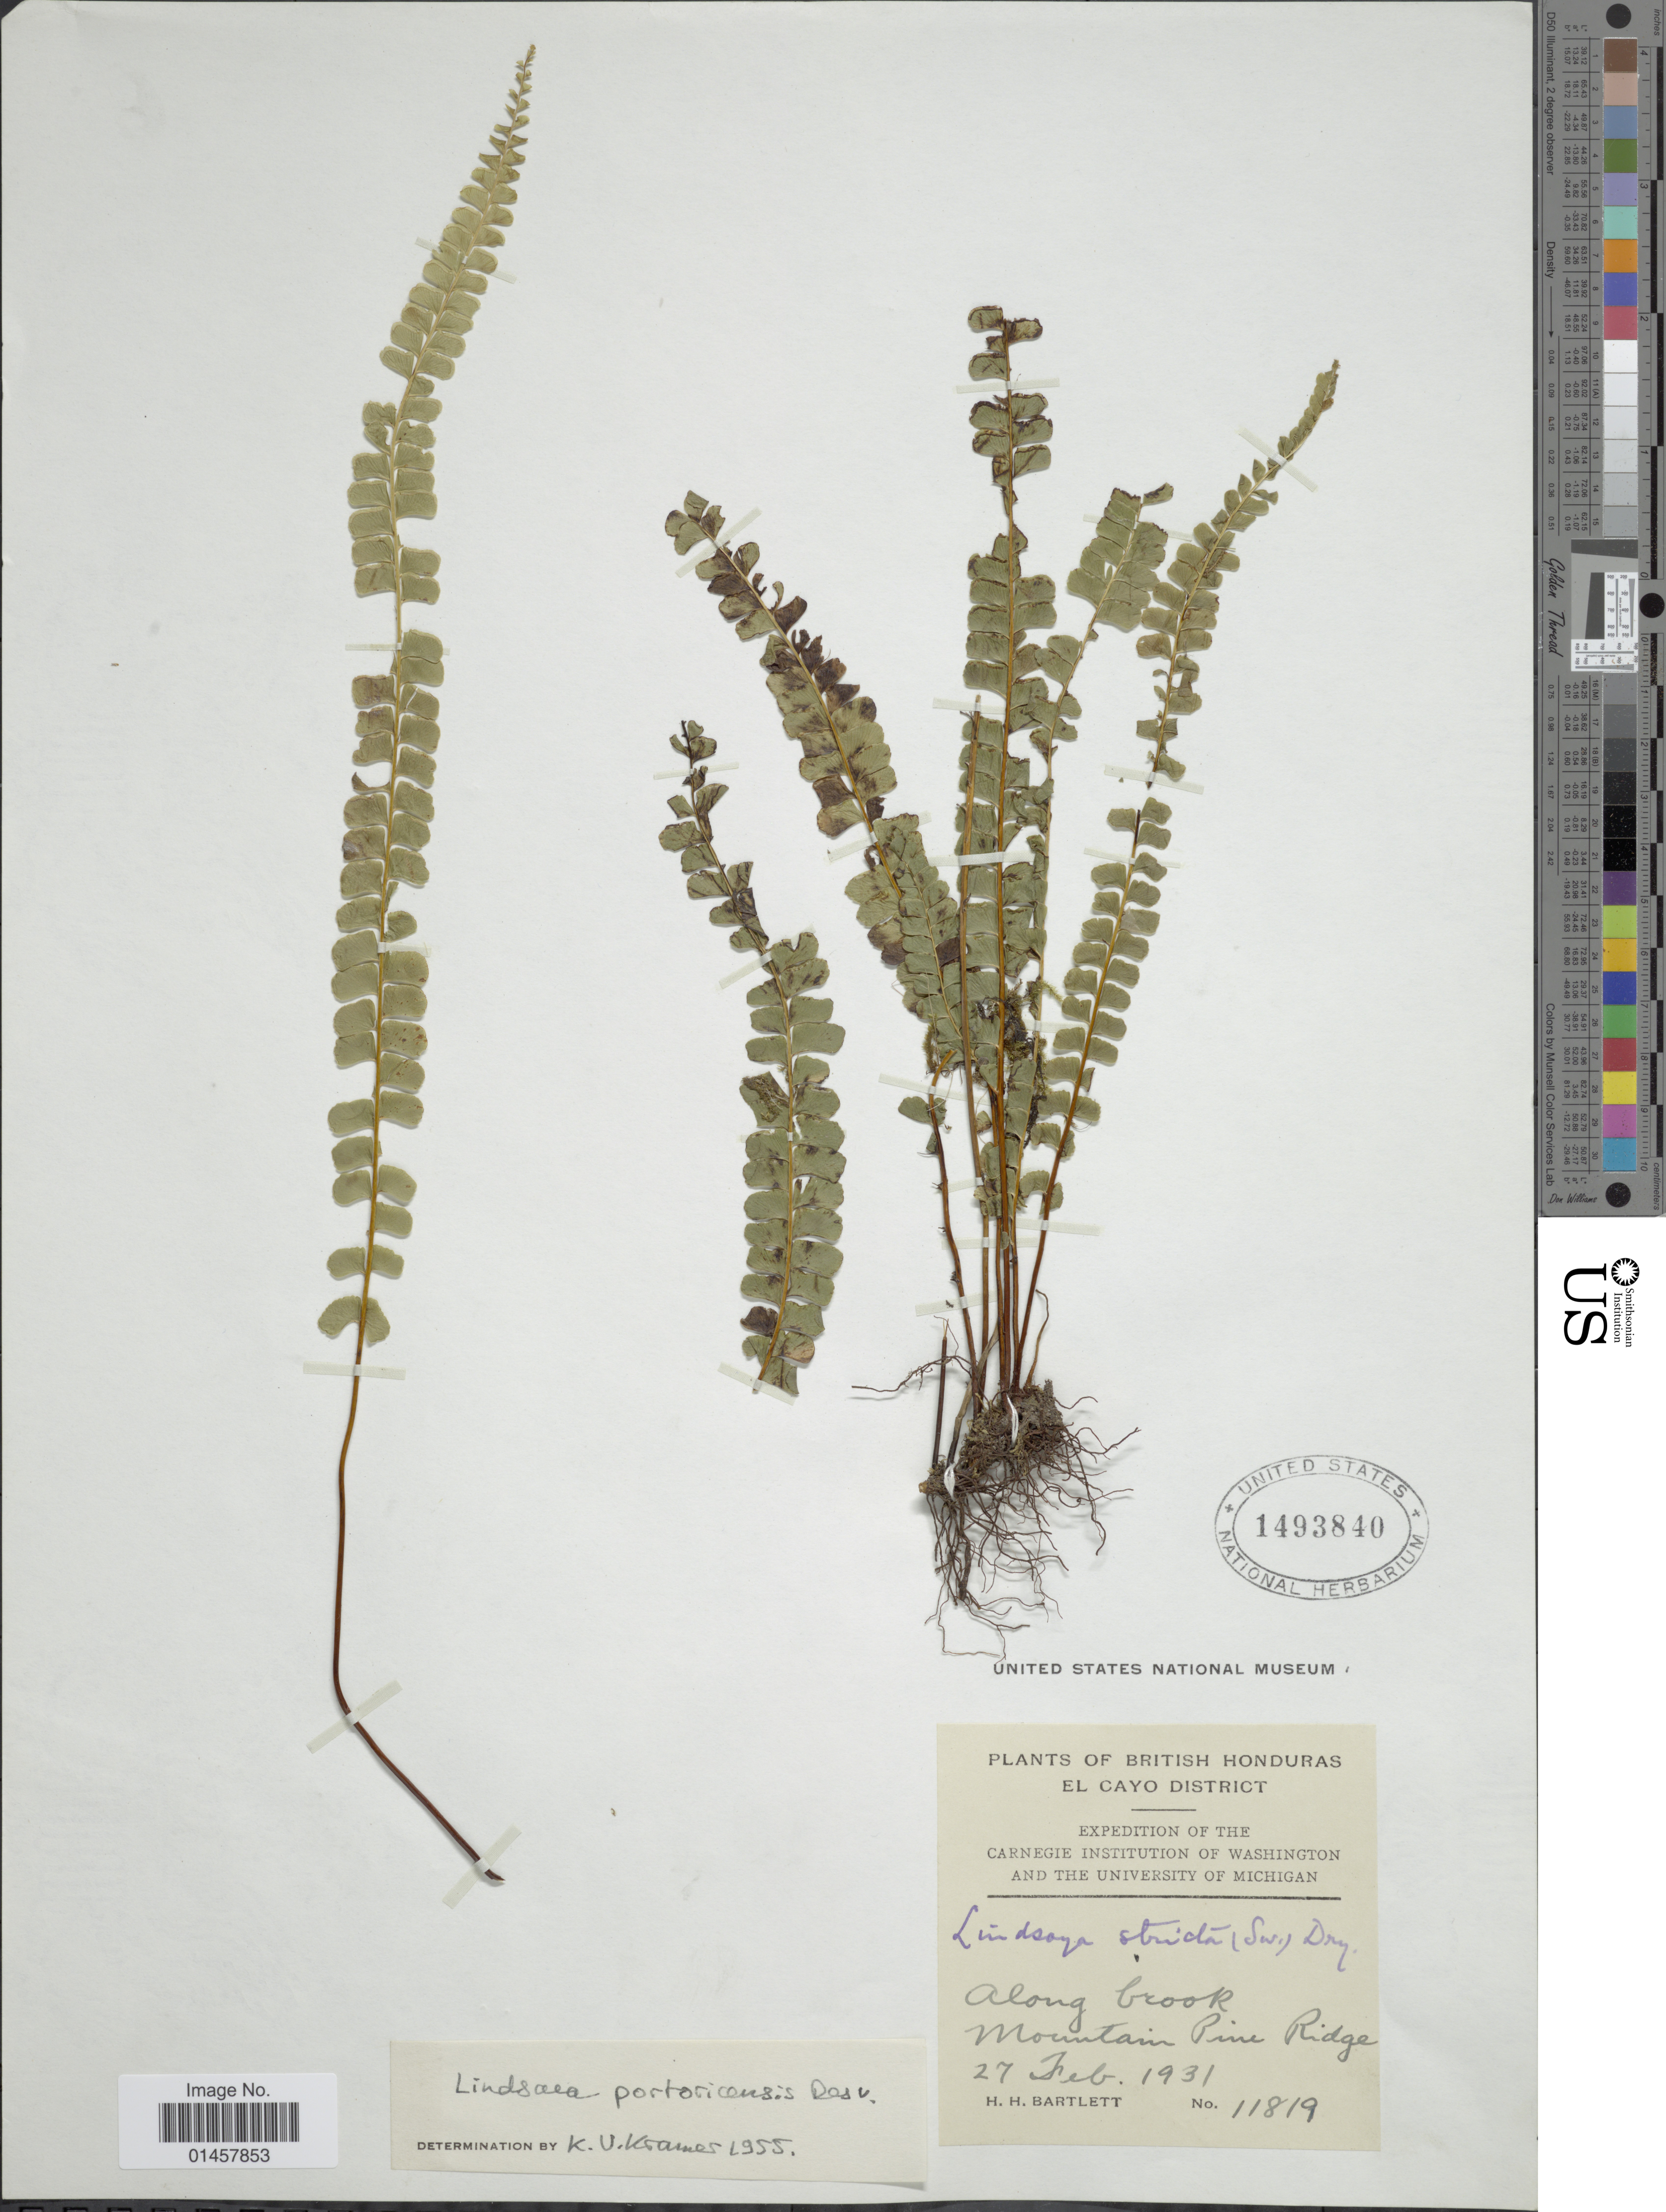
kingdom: Plantae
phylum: Tracheophyta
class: Polypodiopsida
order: Polypodiales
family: Lindsaeaceae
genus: Lindsaea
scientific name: Lindsaea portoricensis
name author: Desv.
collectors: H. H. Bartlett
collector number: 11819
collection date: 1931-02-27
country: Belize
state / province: Cayo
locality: British Honduras, El Cayo District, Along Brook, mountain Pine ridge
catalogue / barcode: US 1493840